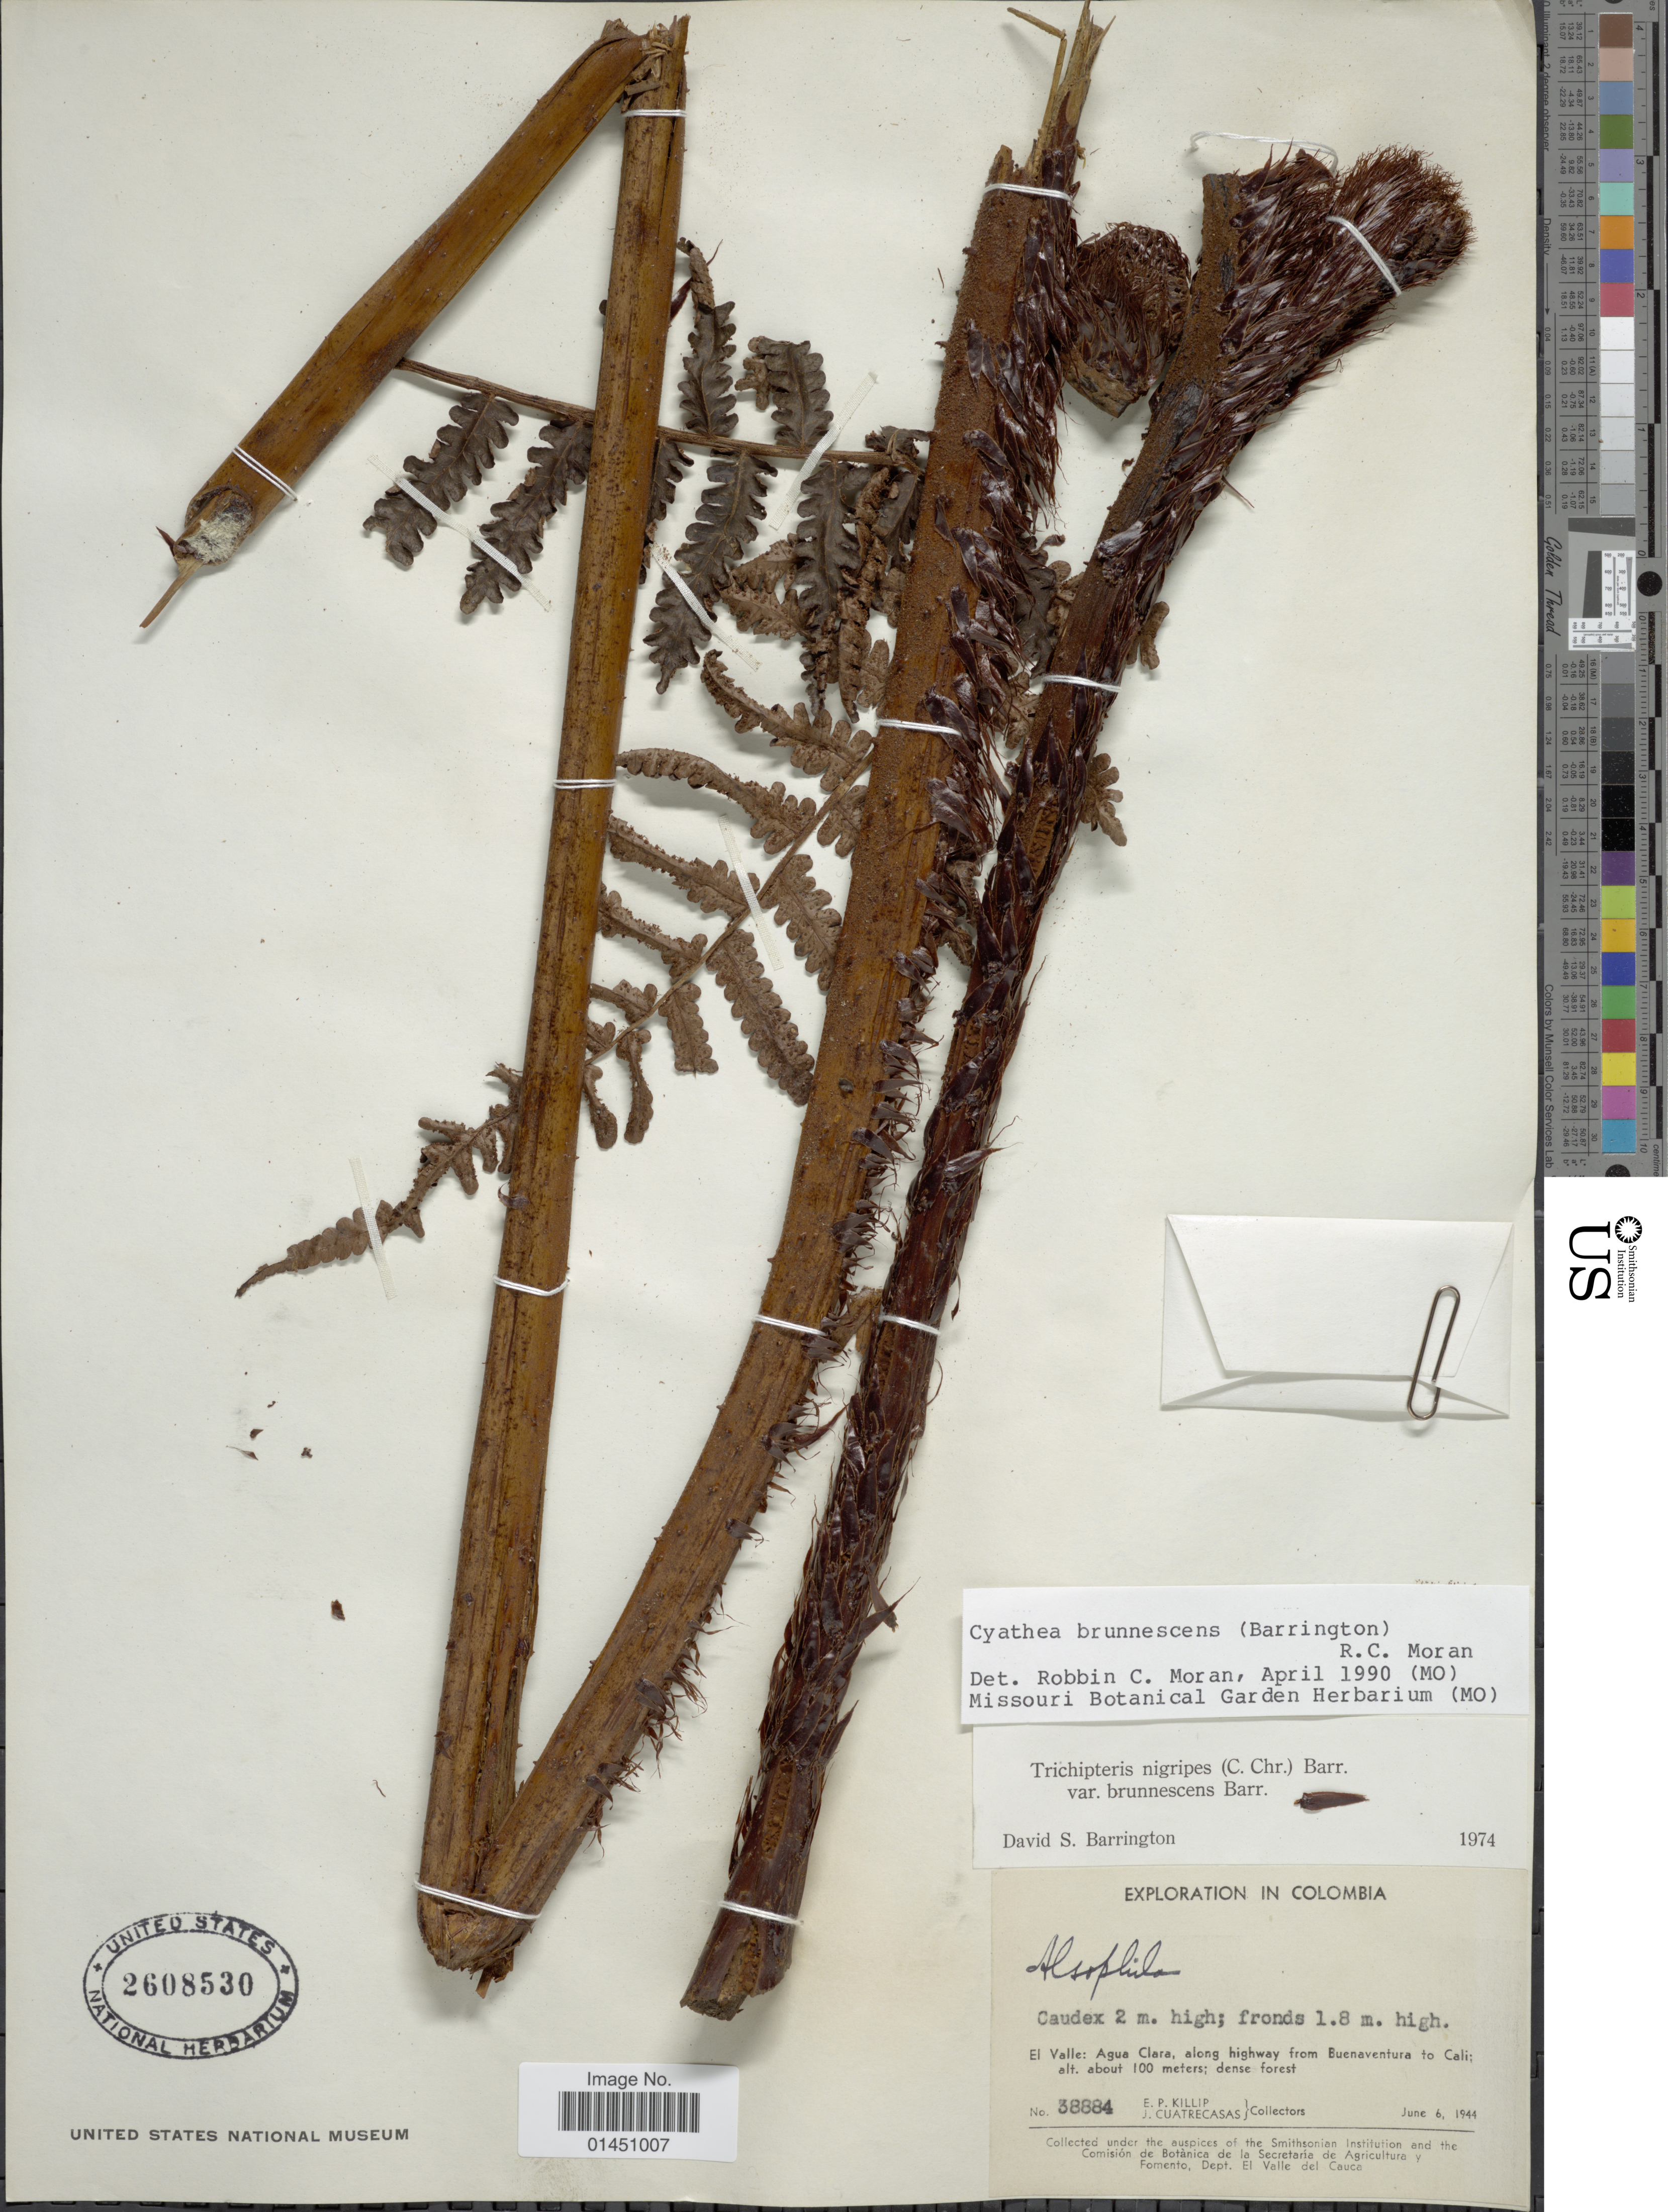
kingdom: Plantae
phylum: Tracheophyta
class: Polypodiopsida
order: Cyatheales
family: Cyatheaceae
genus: Cyathea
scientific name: Cyathea brunnescens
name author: (Barrington) R.C. Moran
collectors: E. P. Killip & J. Cuatrecasas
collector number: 38884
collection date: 1944-06-06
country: Colombia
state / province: Valle del Cauca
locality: Agua Clara, along highway from Buenaventura to Cali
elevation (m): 100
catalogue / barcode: US 2608530